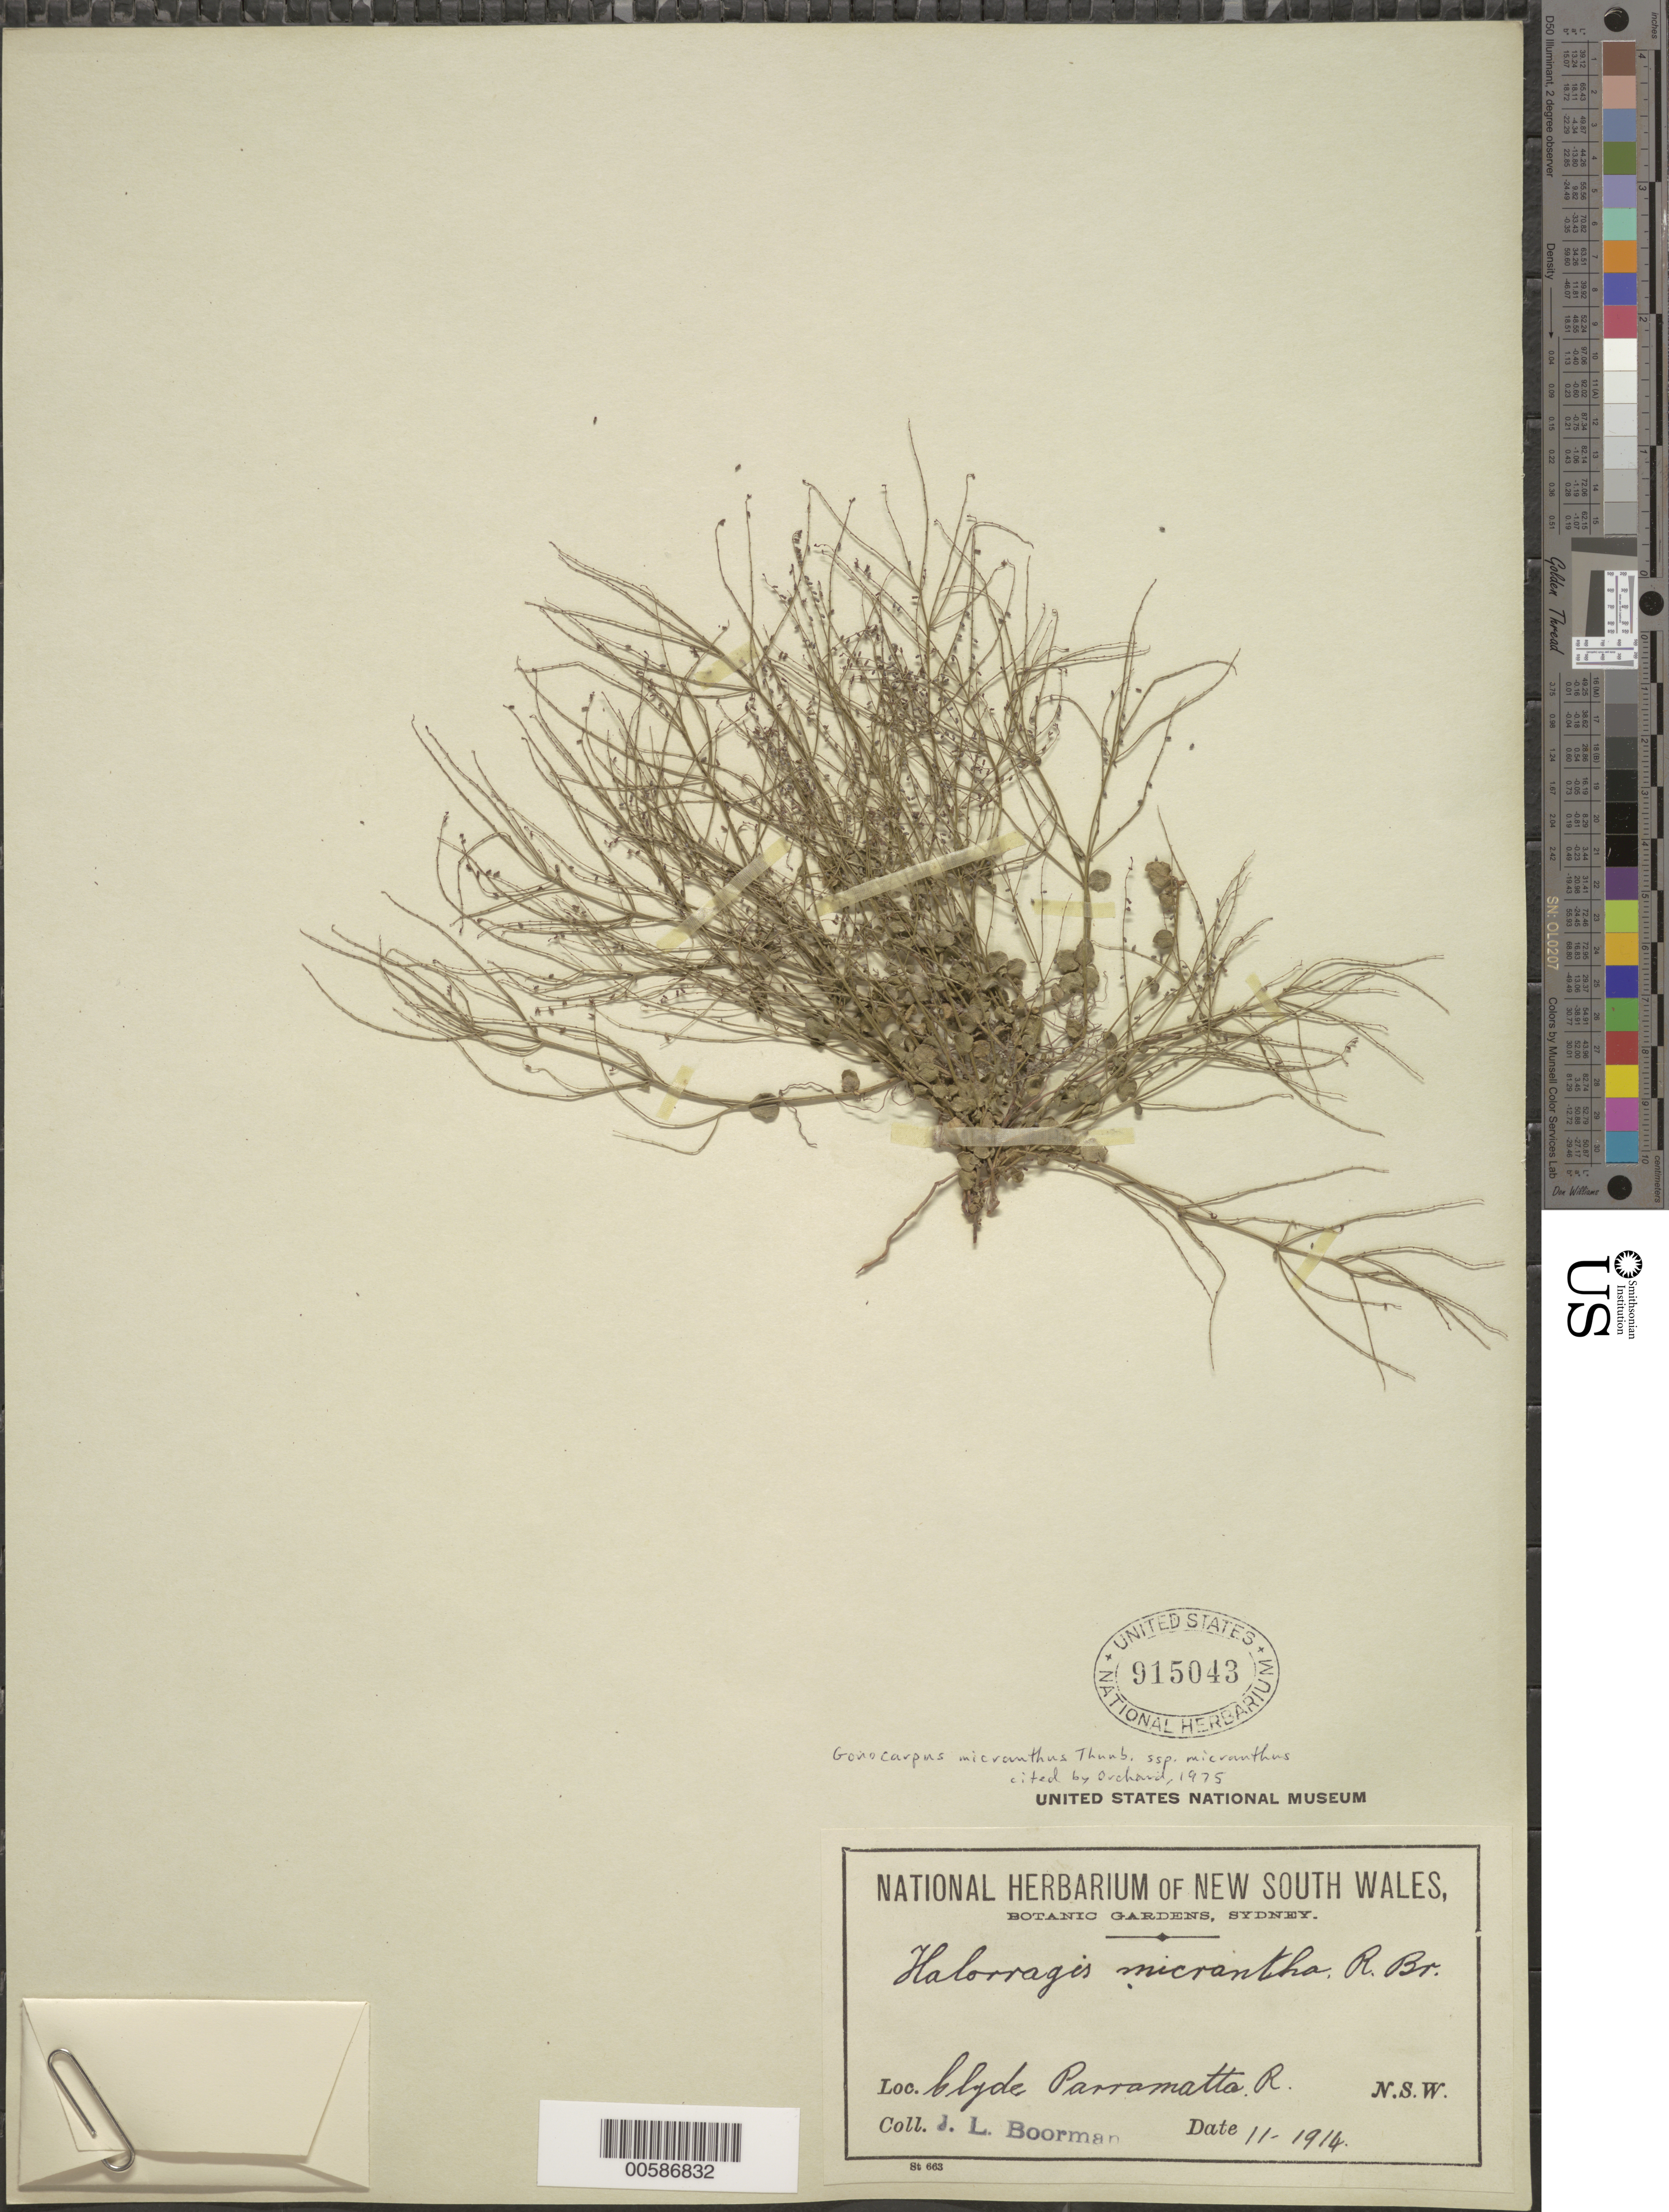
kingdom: Plantae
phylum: Tracheophyta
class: Magnoliopsida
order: Saxifragales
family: Haloragaceae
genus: Gonocarpus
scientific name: Gonocarpus micranthus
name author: Thunb.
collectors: J. Boorman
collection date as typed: Nov 1914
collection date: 1914-11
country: Australia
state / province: New South Wales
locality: Clyde Parramatta R.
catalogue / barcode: US 915043